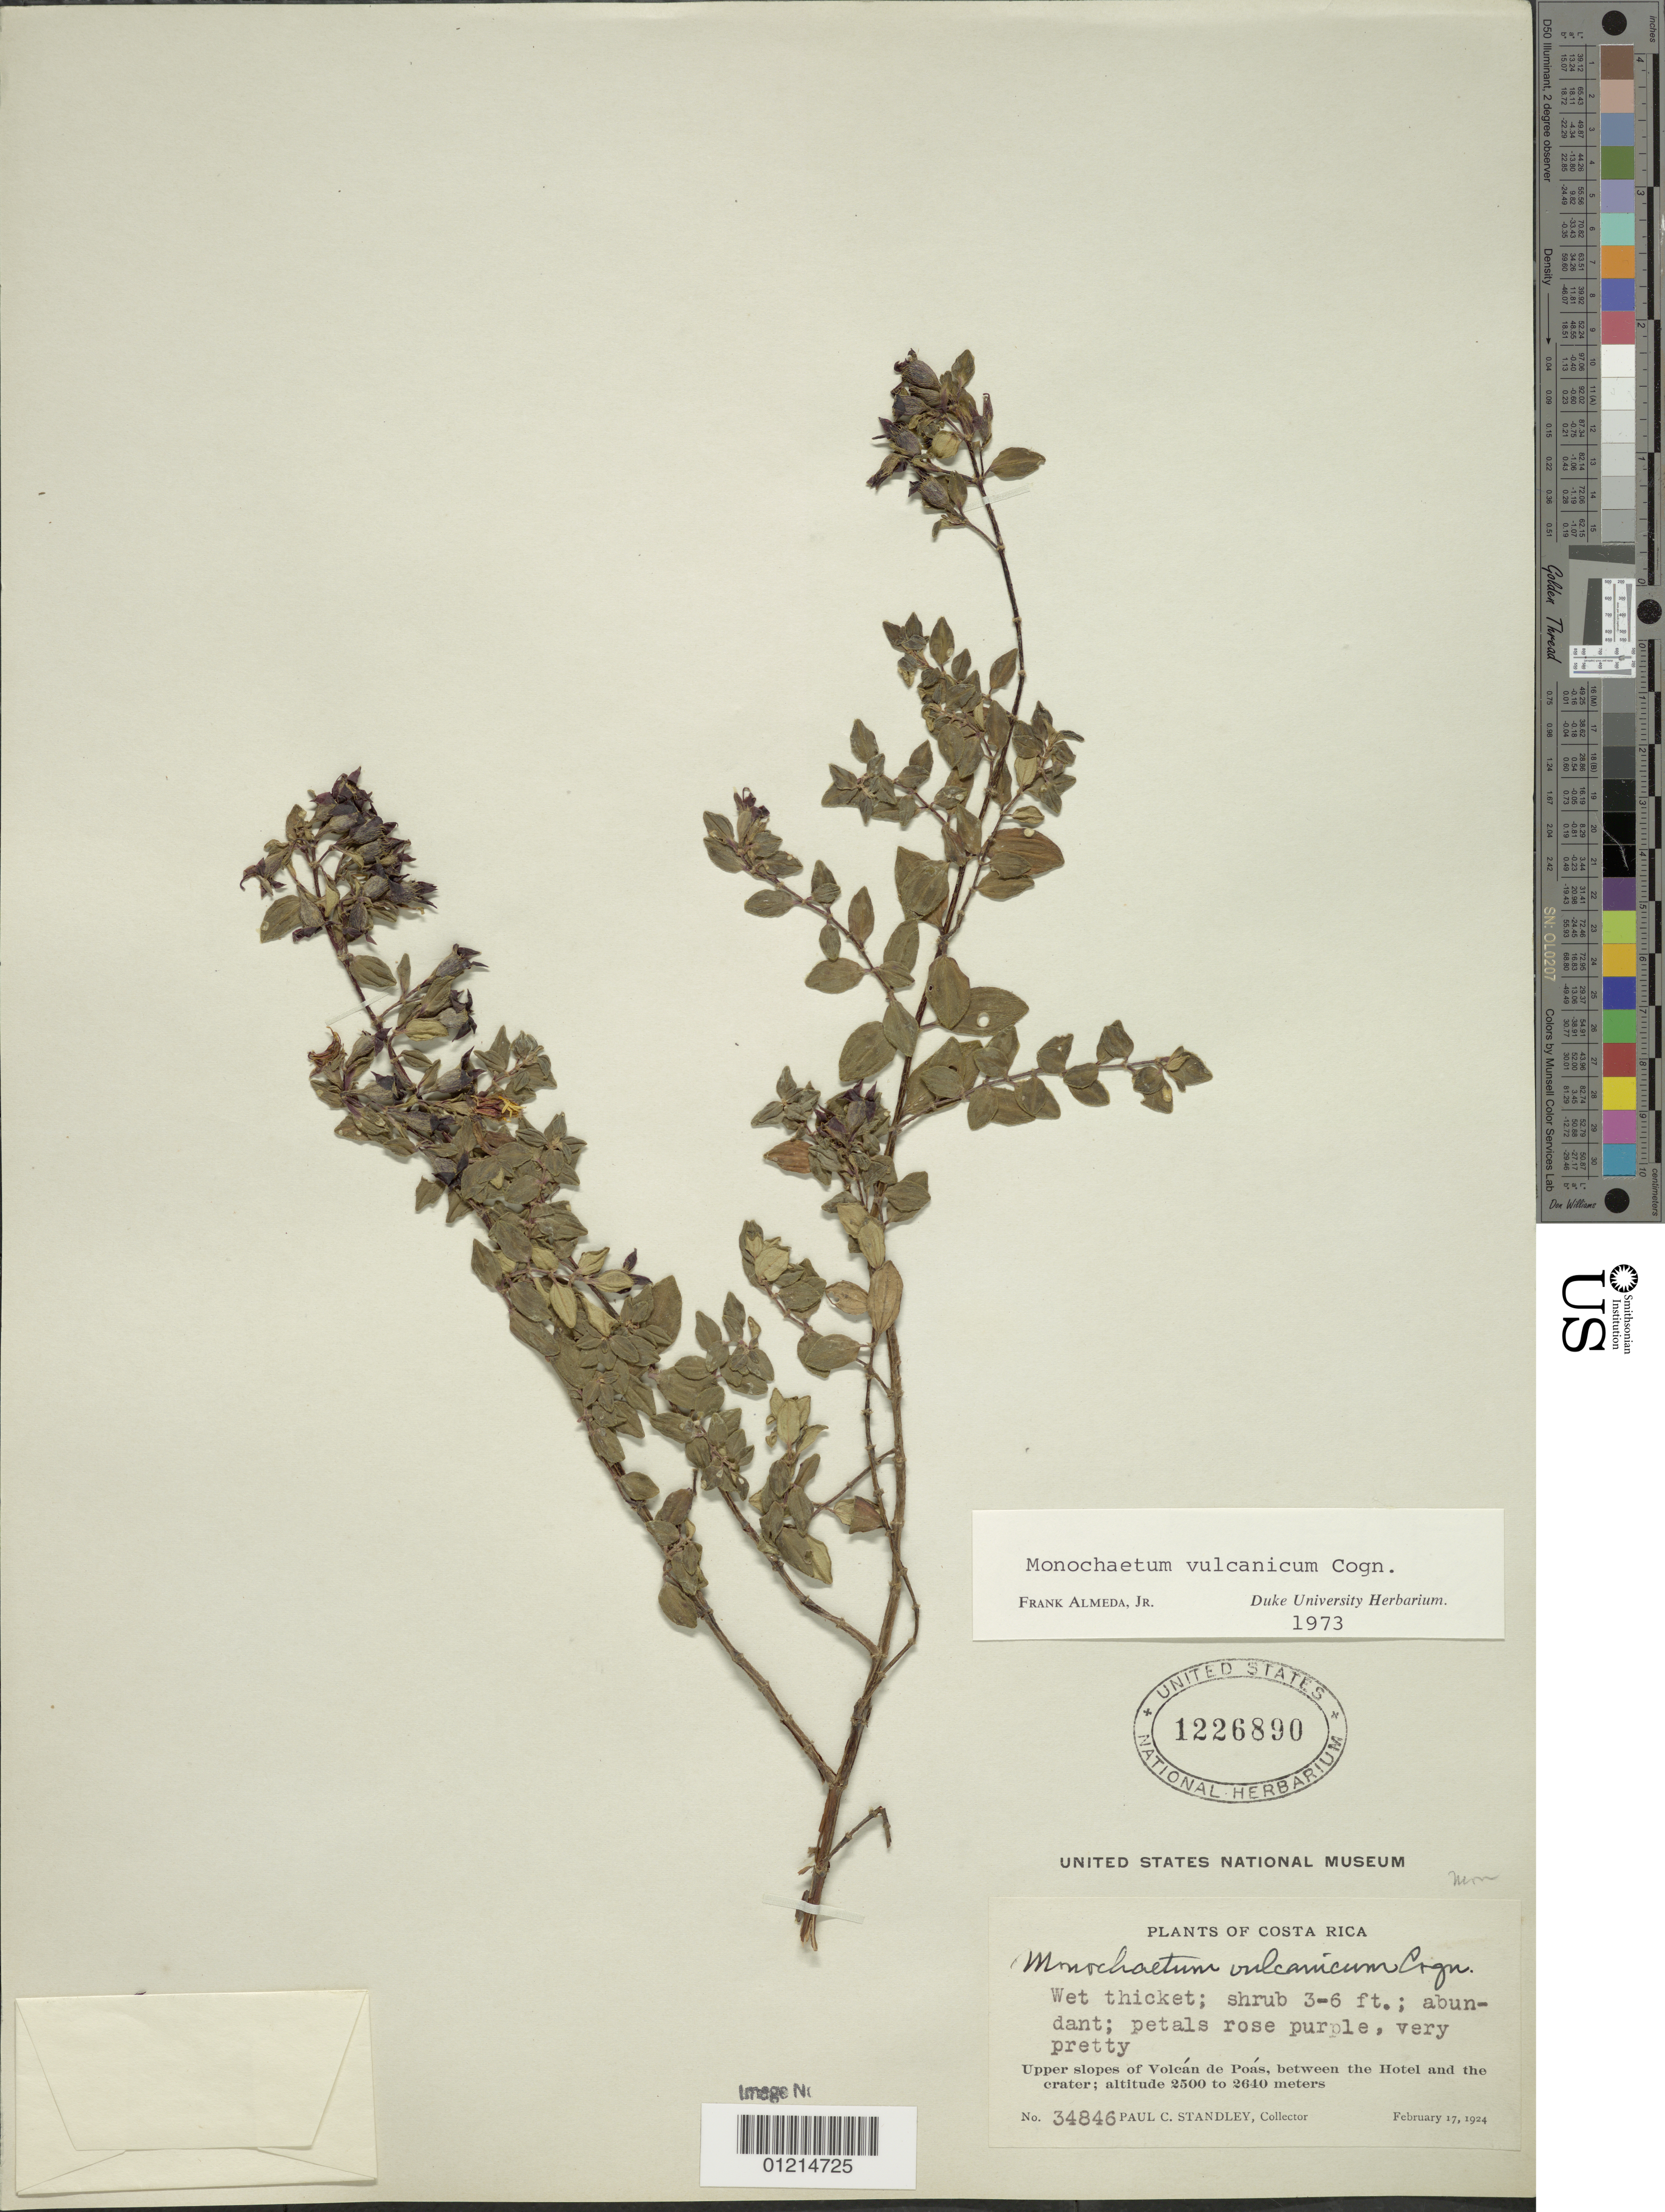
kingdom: Plantae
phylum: Tracheophyta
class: Magnoliopsida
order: Myrtales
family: Melastomataceae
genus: Monochaetum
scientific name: Monochaetum vulcanicum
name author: Cogn.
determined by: Almeda, F.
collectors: P. C. Standley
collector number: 34846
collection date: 1924-02-17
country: Costa Rica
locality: Upper slopes of Volcan de Poas, between the Hotel and the crater.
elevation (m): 2500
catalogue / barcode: US 1226890